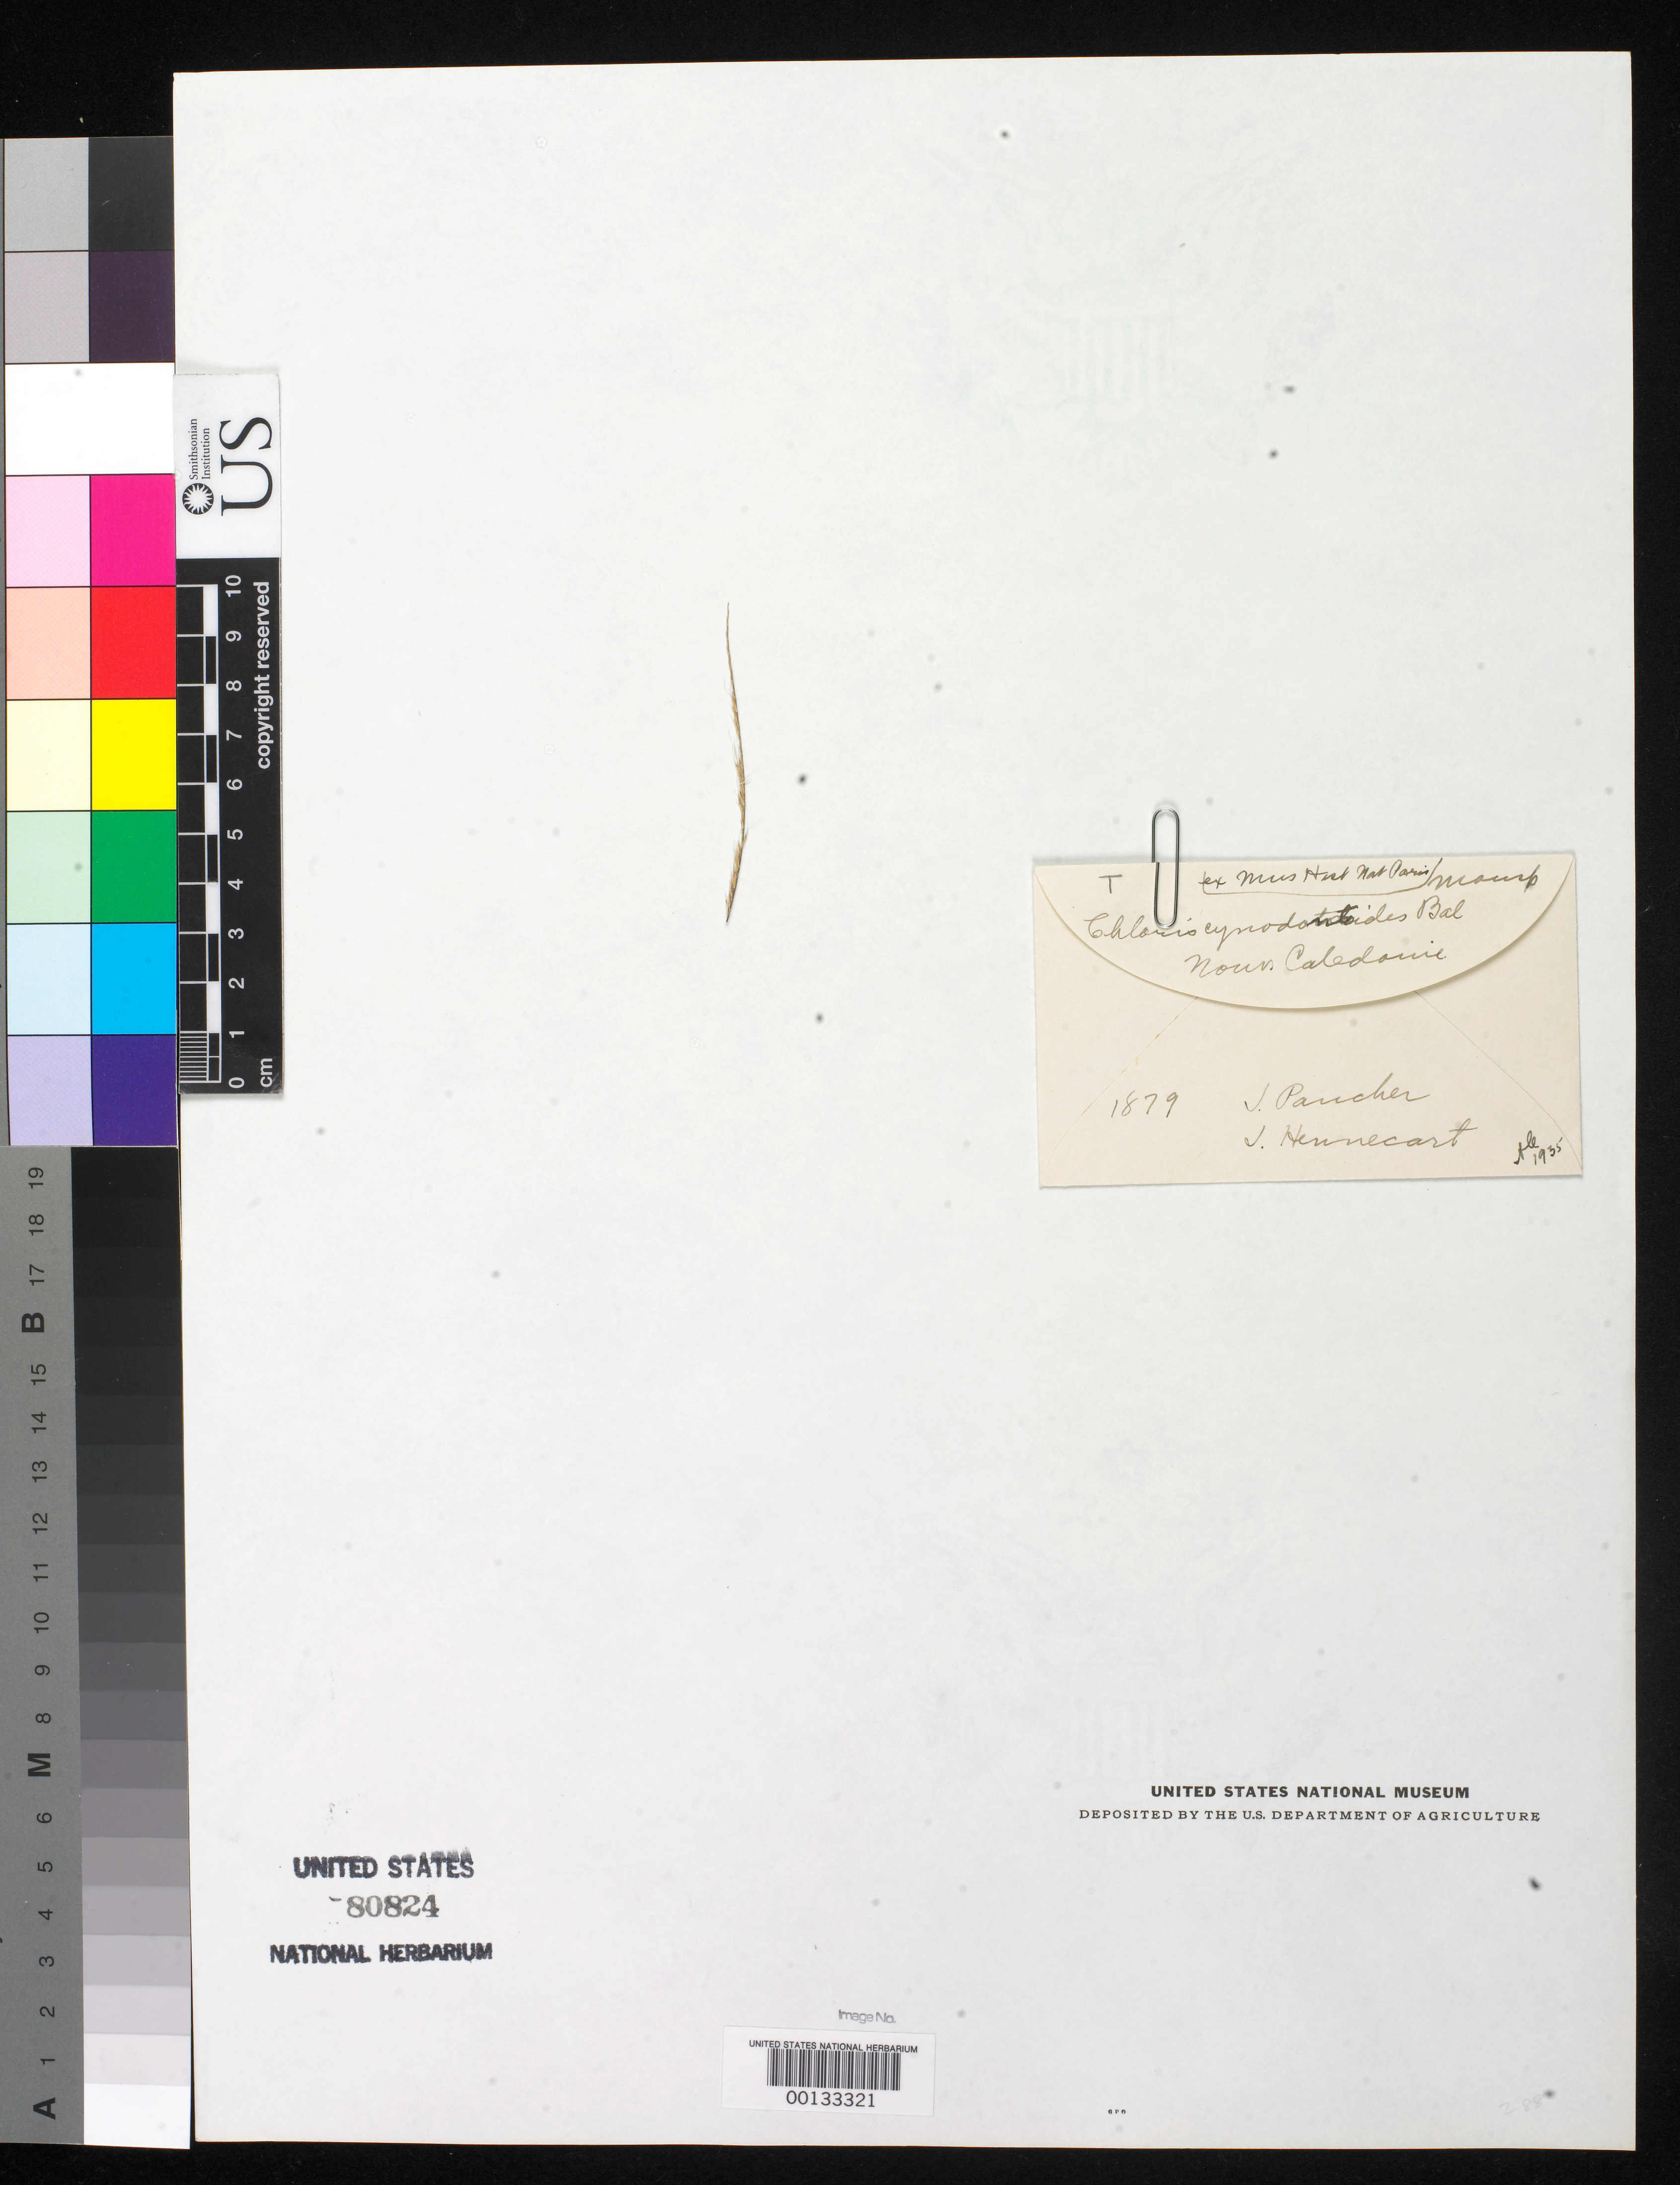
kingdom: Plantae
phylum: Tracheophyta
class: Liliopsida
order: Poales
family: Poaceae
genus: Chloris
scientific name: Chloris cynodontoides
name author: Balansa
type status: Type Fragment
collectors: J. A. I. Pancher & T. Hennecart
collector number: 1879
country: New Caledonia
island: New Caledonia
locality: Noumea.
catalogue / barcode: US 80824